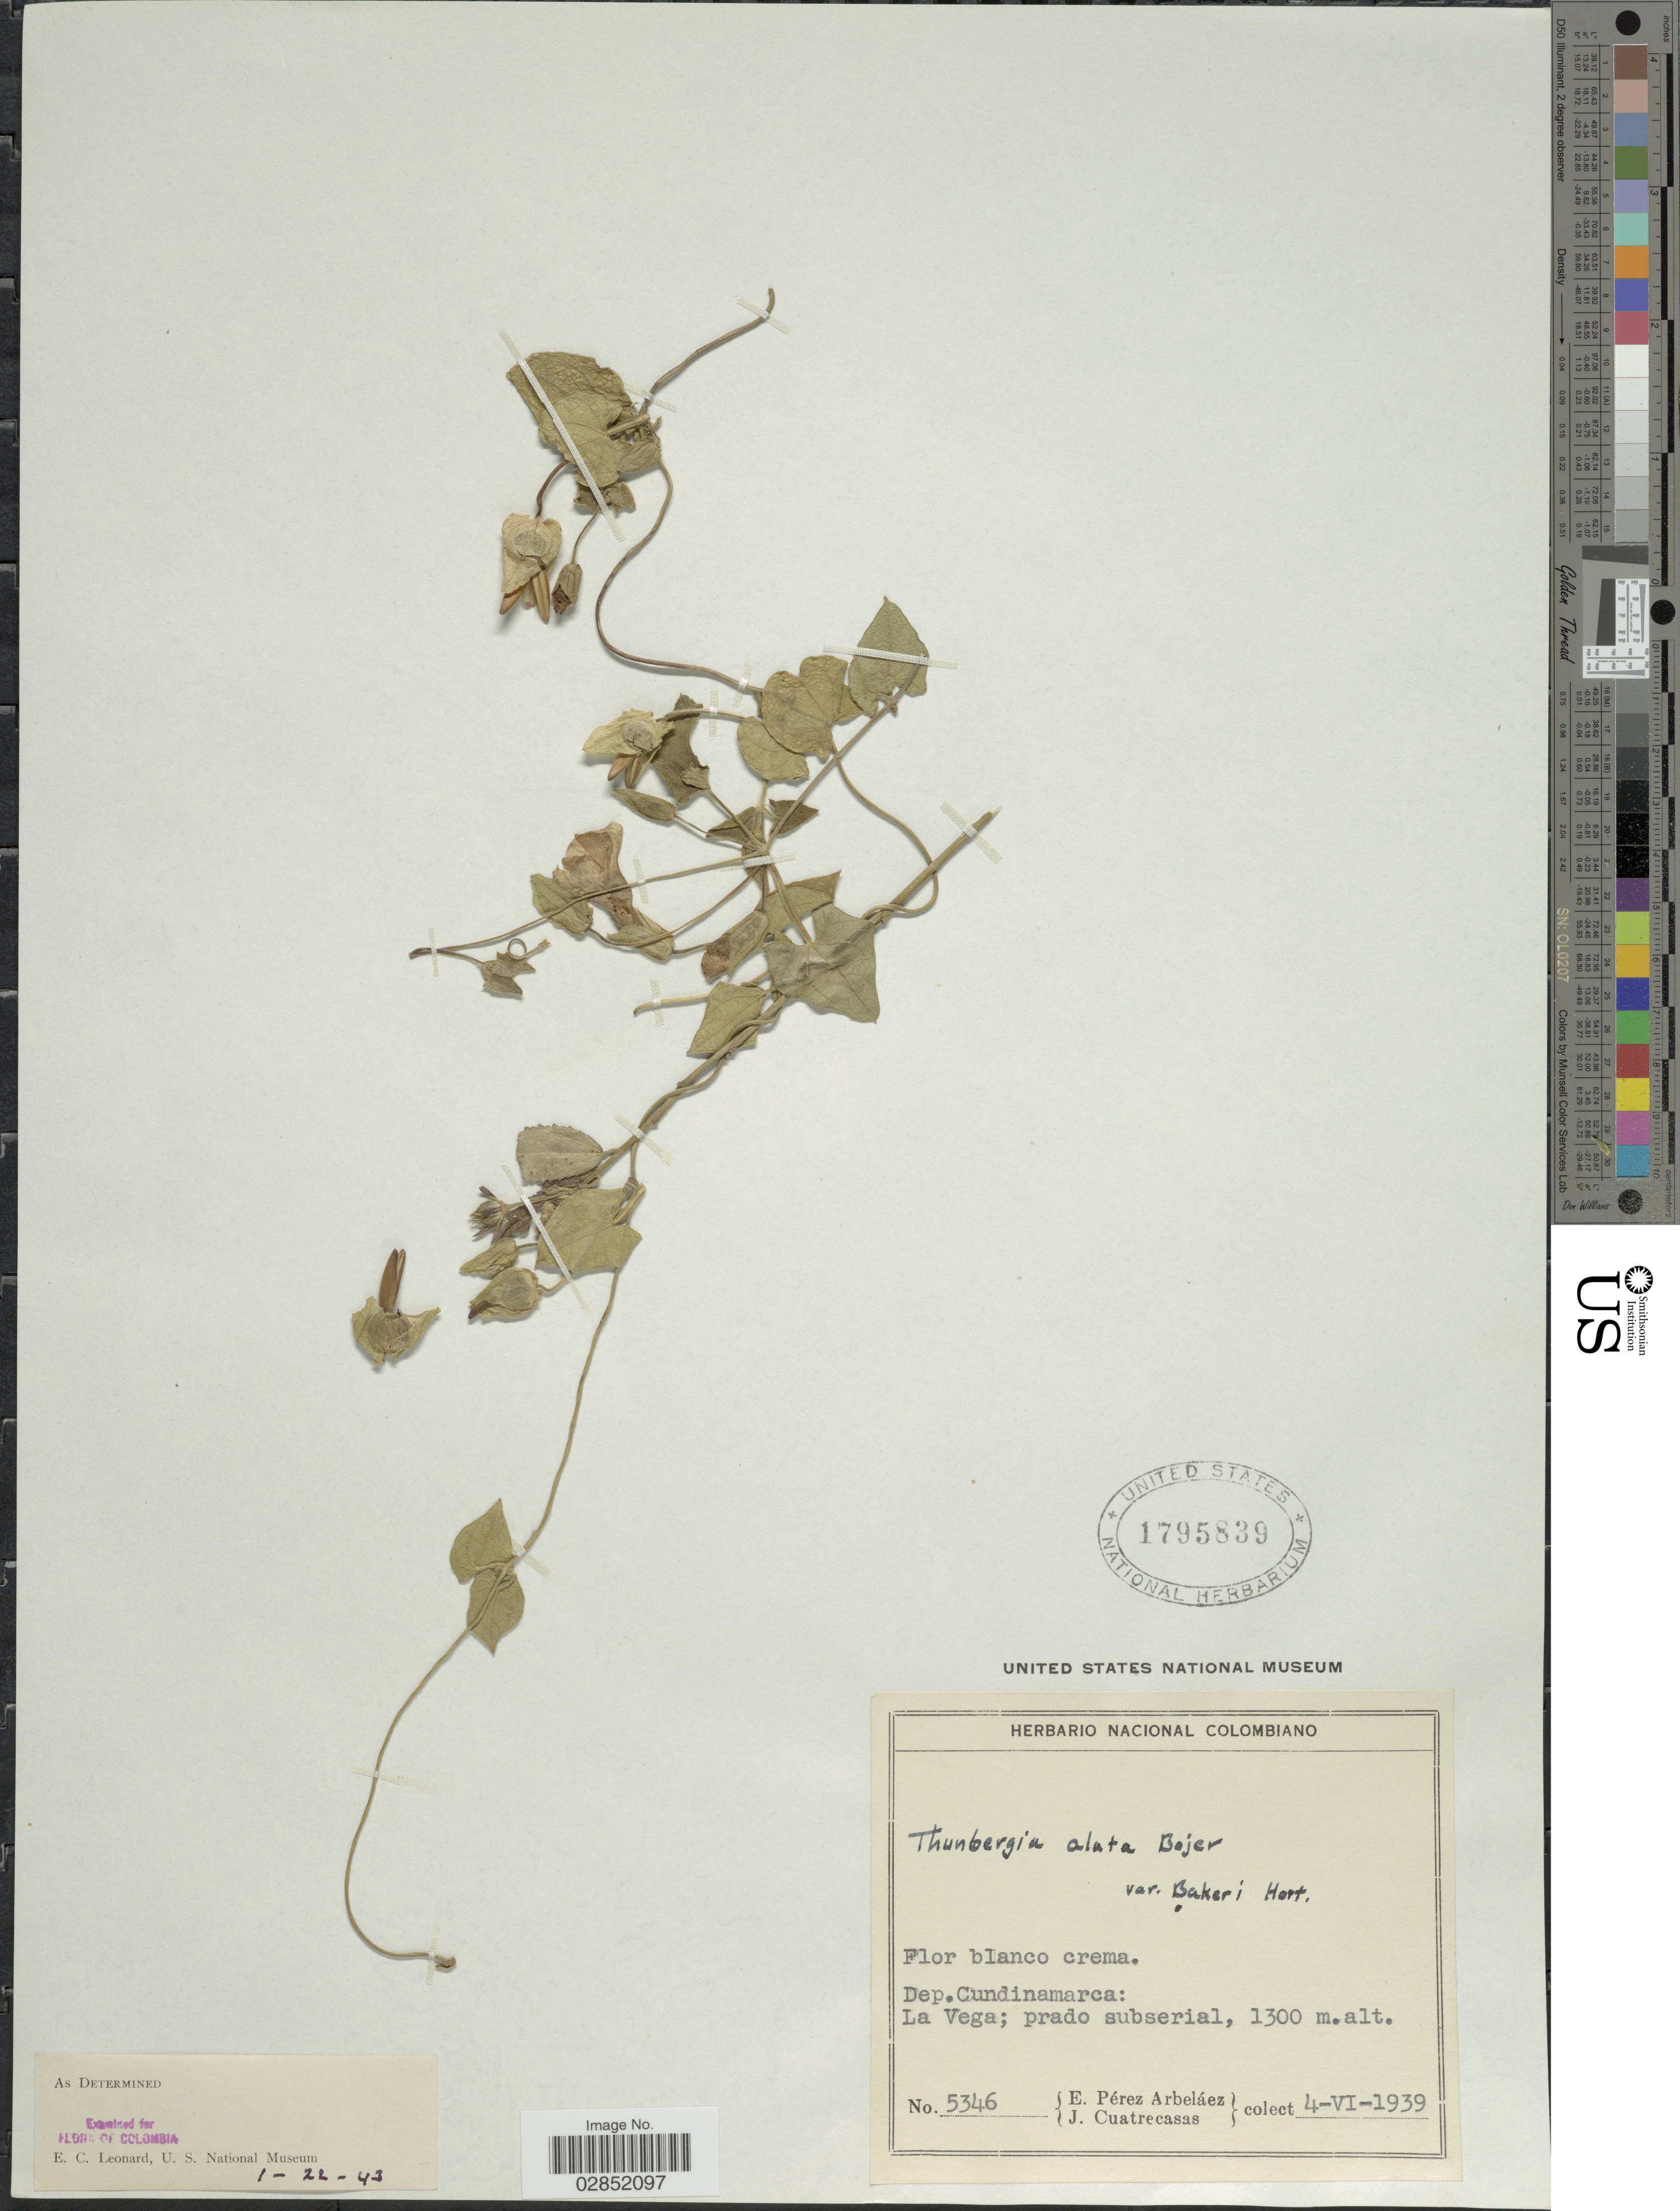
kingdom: Plantae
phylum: Tracheophyta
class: Magnoliopsida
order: Lamiales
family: Acanthaceae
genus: Thunbergia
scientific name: Thunbergia alata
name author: Bojer ex Sims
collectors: E. Pérez Arbeláez & J. Cuatrecasas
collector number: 5346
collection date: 1939-06-04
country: Colombia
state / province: Cundinamarca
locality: Dep. Cundinamarca: La Vega.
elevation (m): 1300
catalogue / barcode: US 1795839